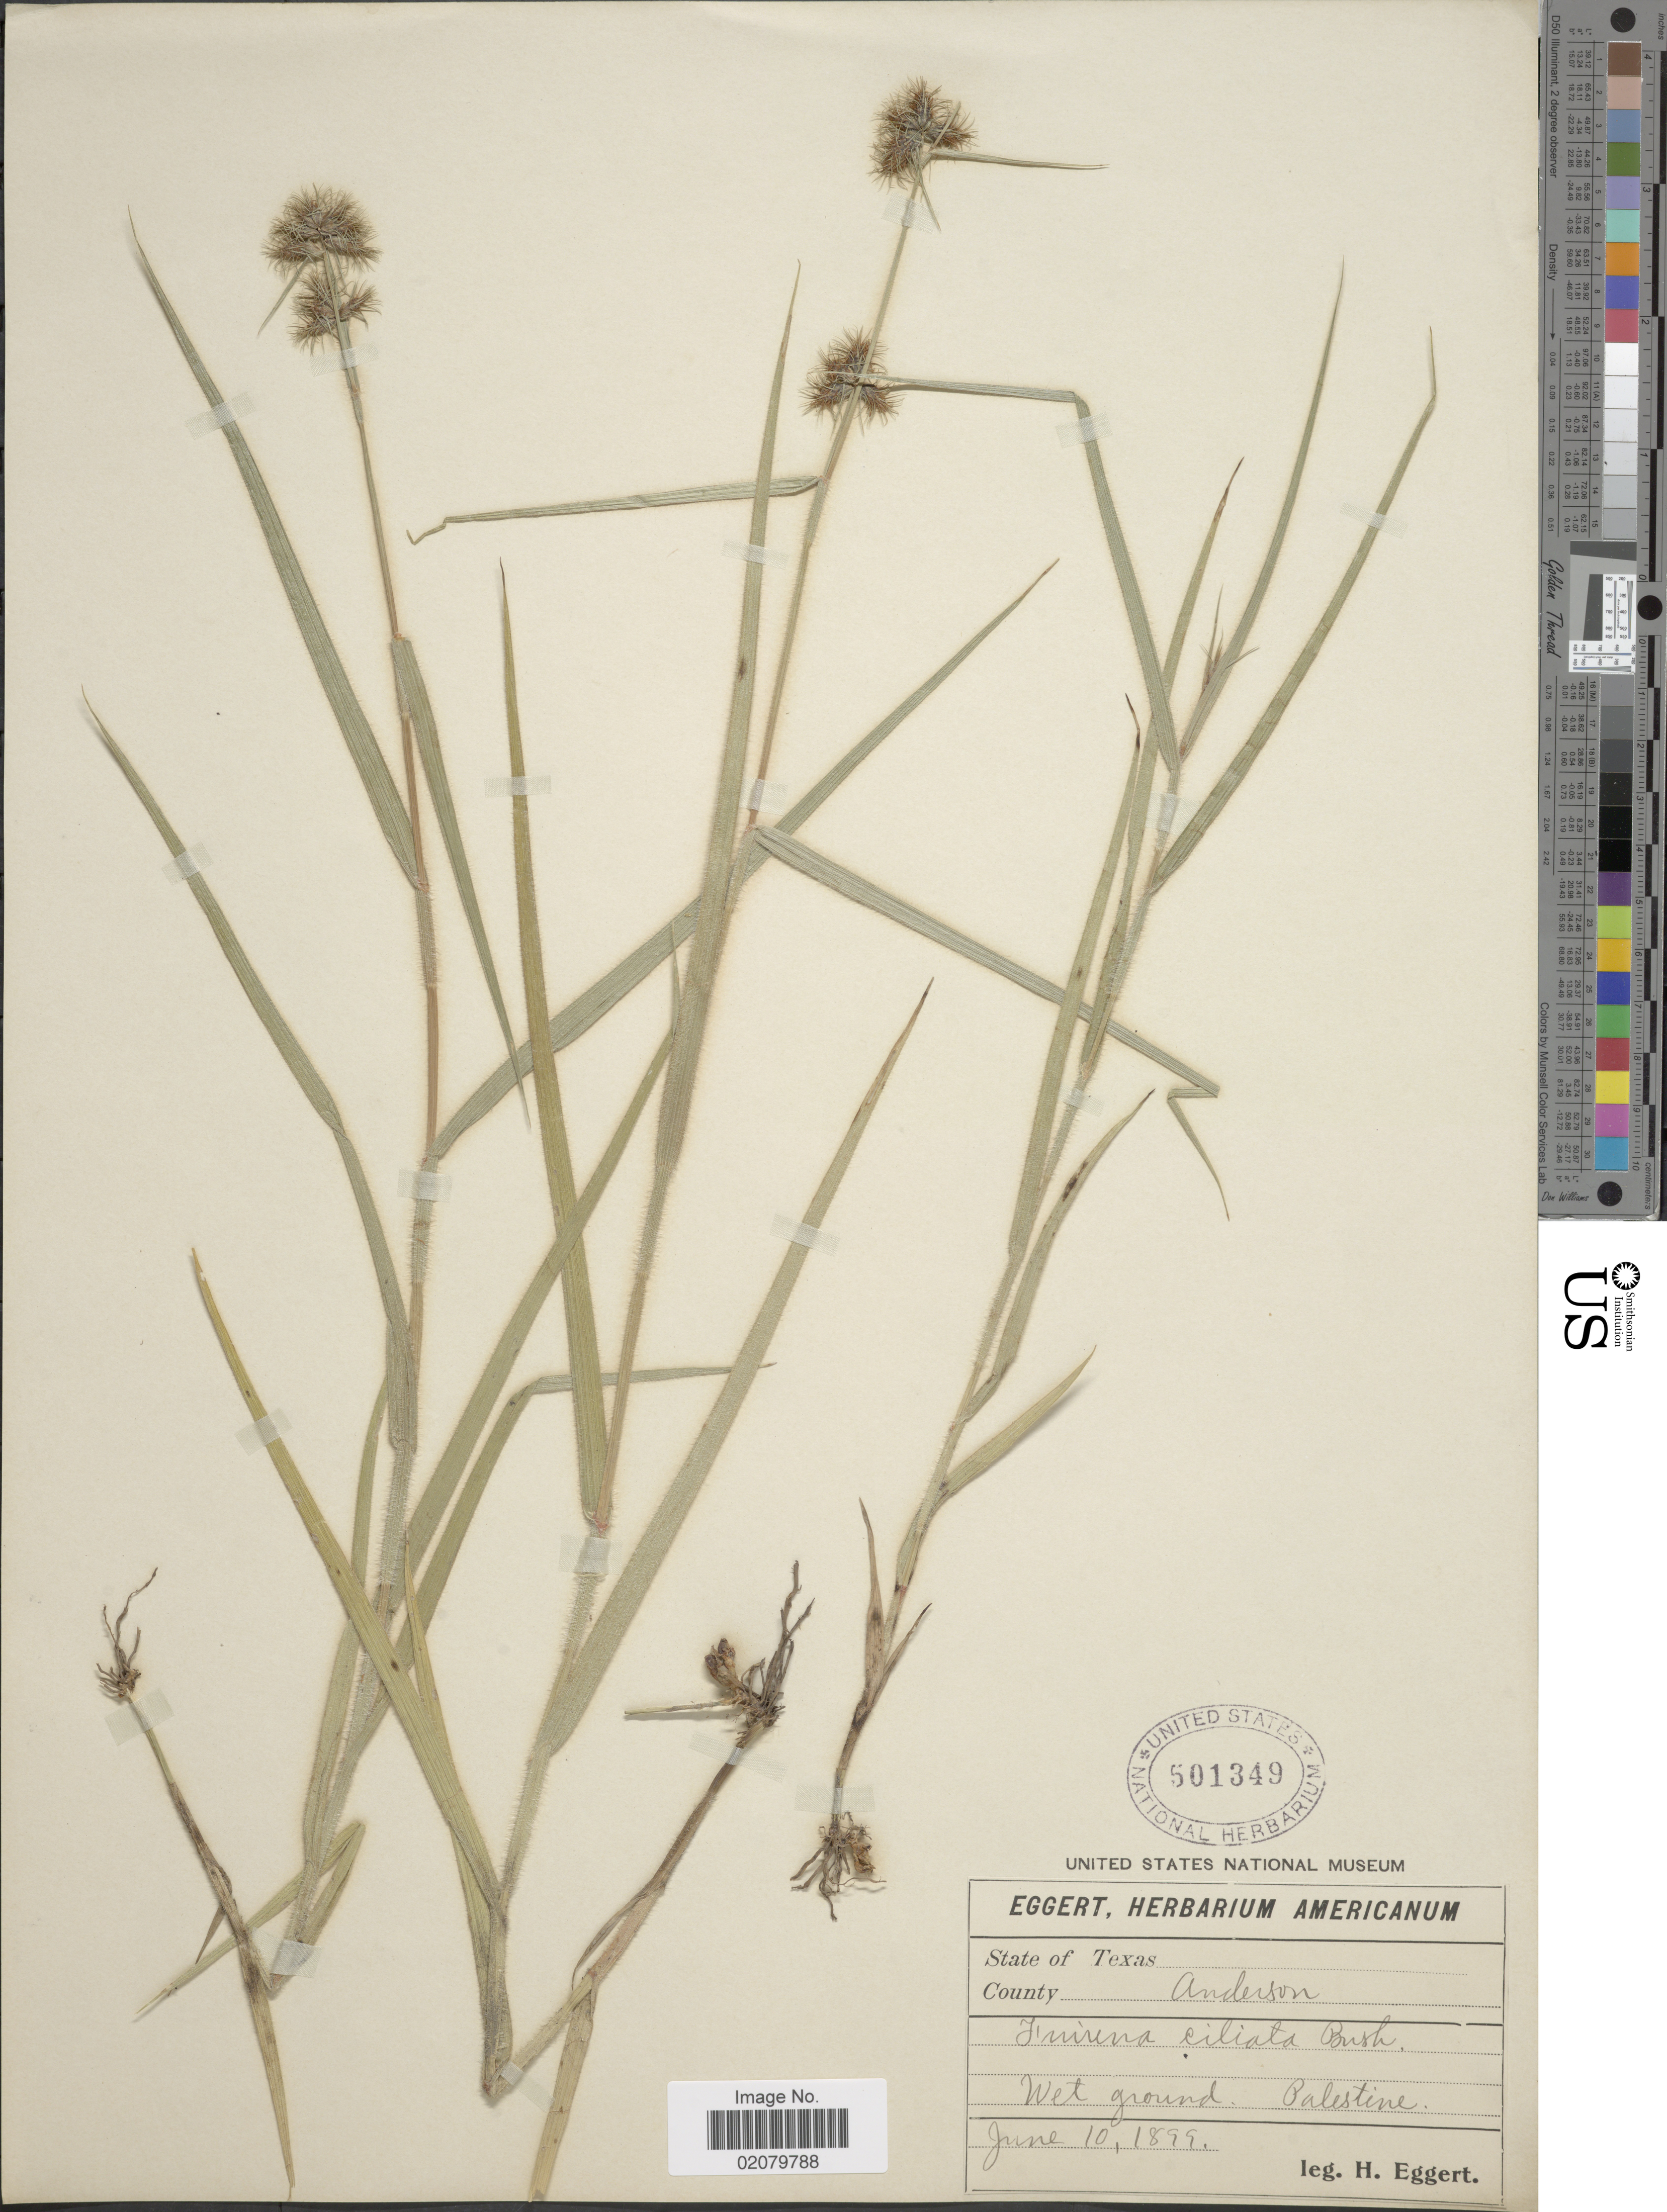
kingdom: Plantae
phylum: Tracheophyta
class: Liliopsida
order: Poales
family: Cyperaceae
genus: Fuirena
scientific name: Fuirena simplex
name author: Vahl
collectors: H. Eggert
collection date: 1899-06-10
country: United States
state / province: Texas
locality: County Anderson, Palestine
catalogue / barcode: US 501349